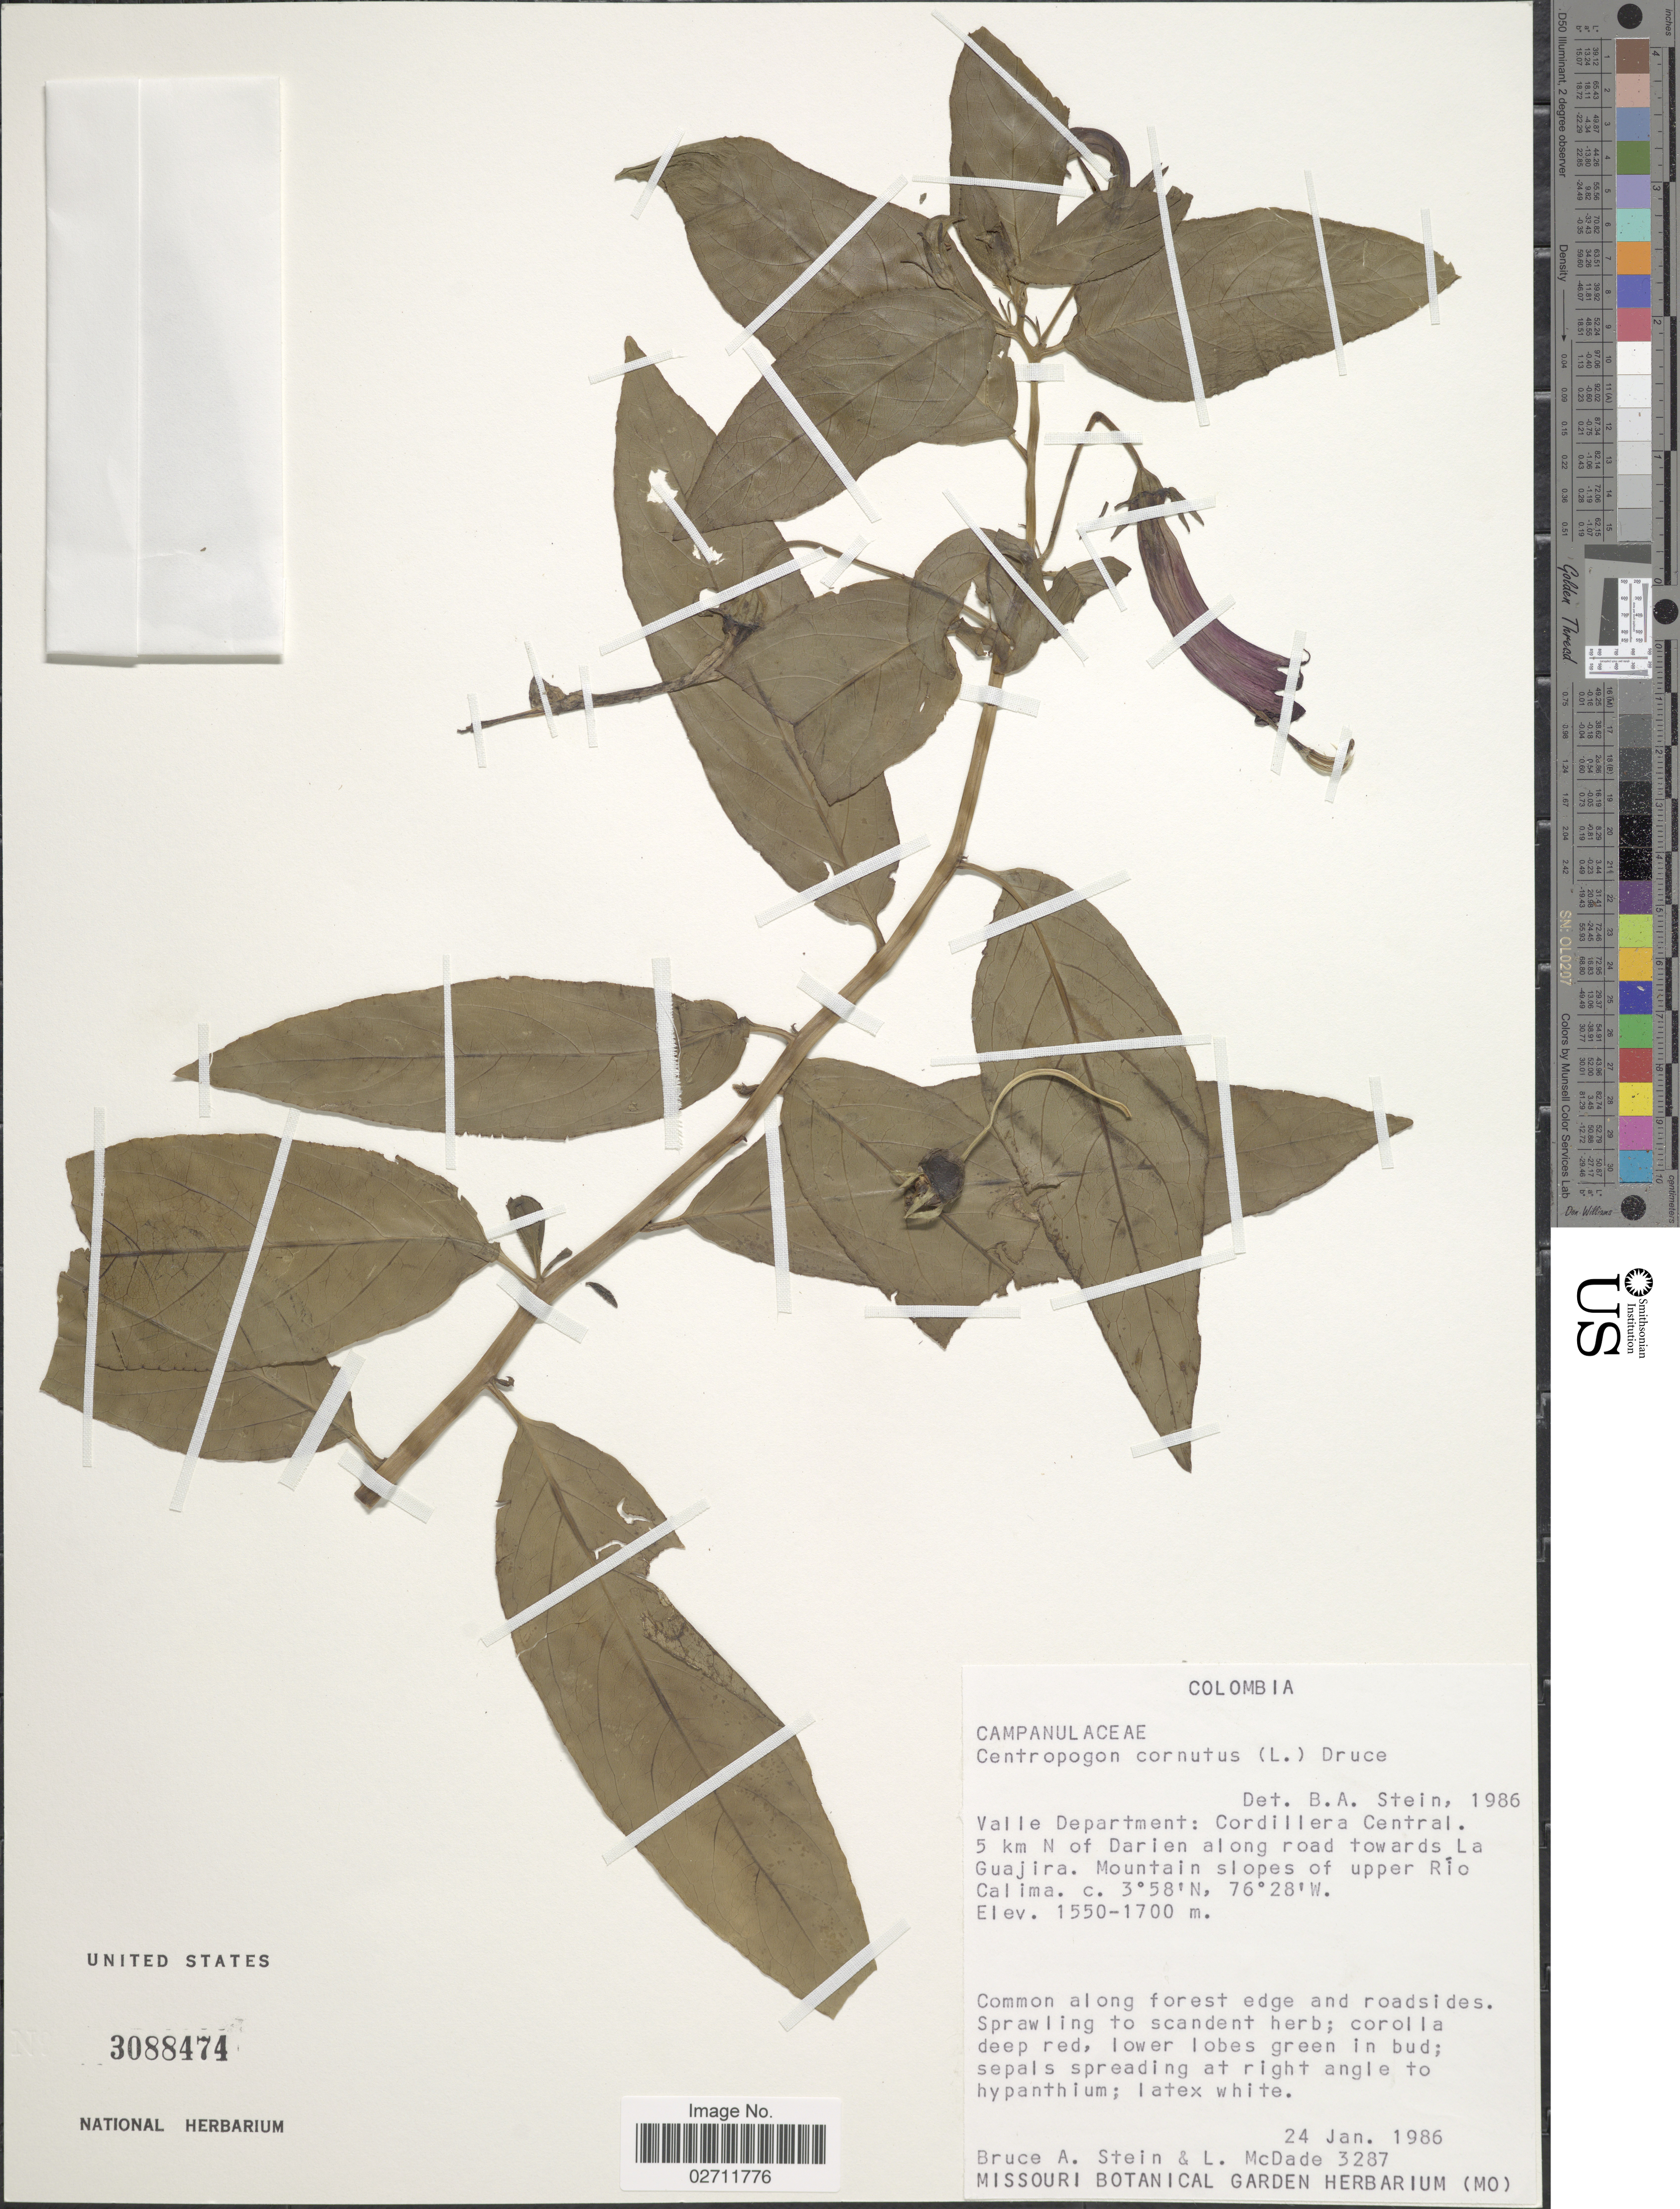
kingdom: Plantae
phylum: Tracheophyta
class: Magnoliopsida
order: Asterales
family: Campanulaceae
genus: Centropogon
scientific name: Centropogon cornutus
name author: (L.) Druce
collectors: B. A. Stein & L. McDade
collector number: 3287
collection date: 1986-01-24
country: Colombia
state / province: Valle del Cauca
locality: Valle Department, Cordillera Central. 5 km N of Darien along road towards La Guajira. Mountain slopes of upper Rio Calima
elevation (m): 1550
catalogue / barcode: US 3088474